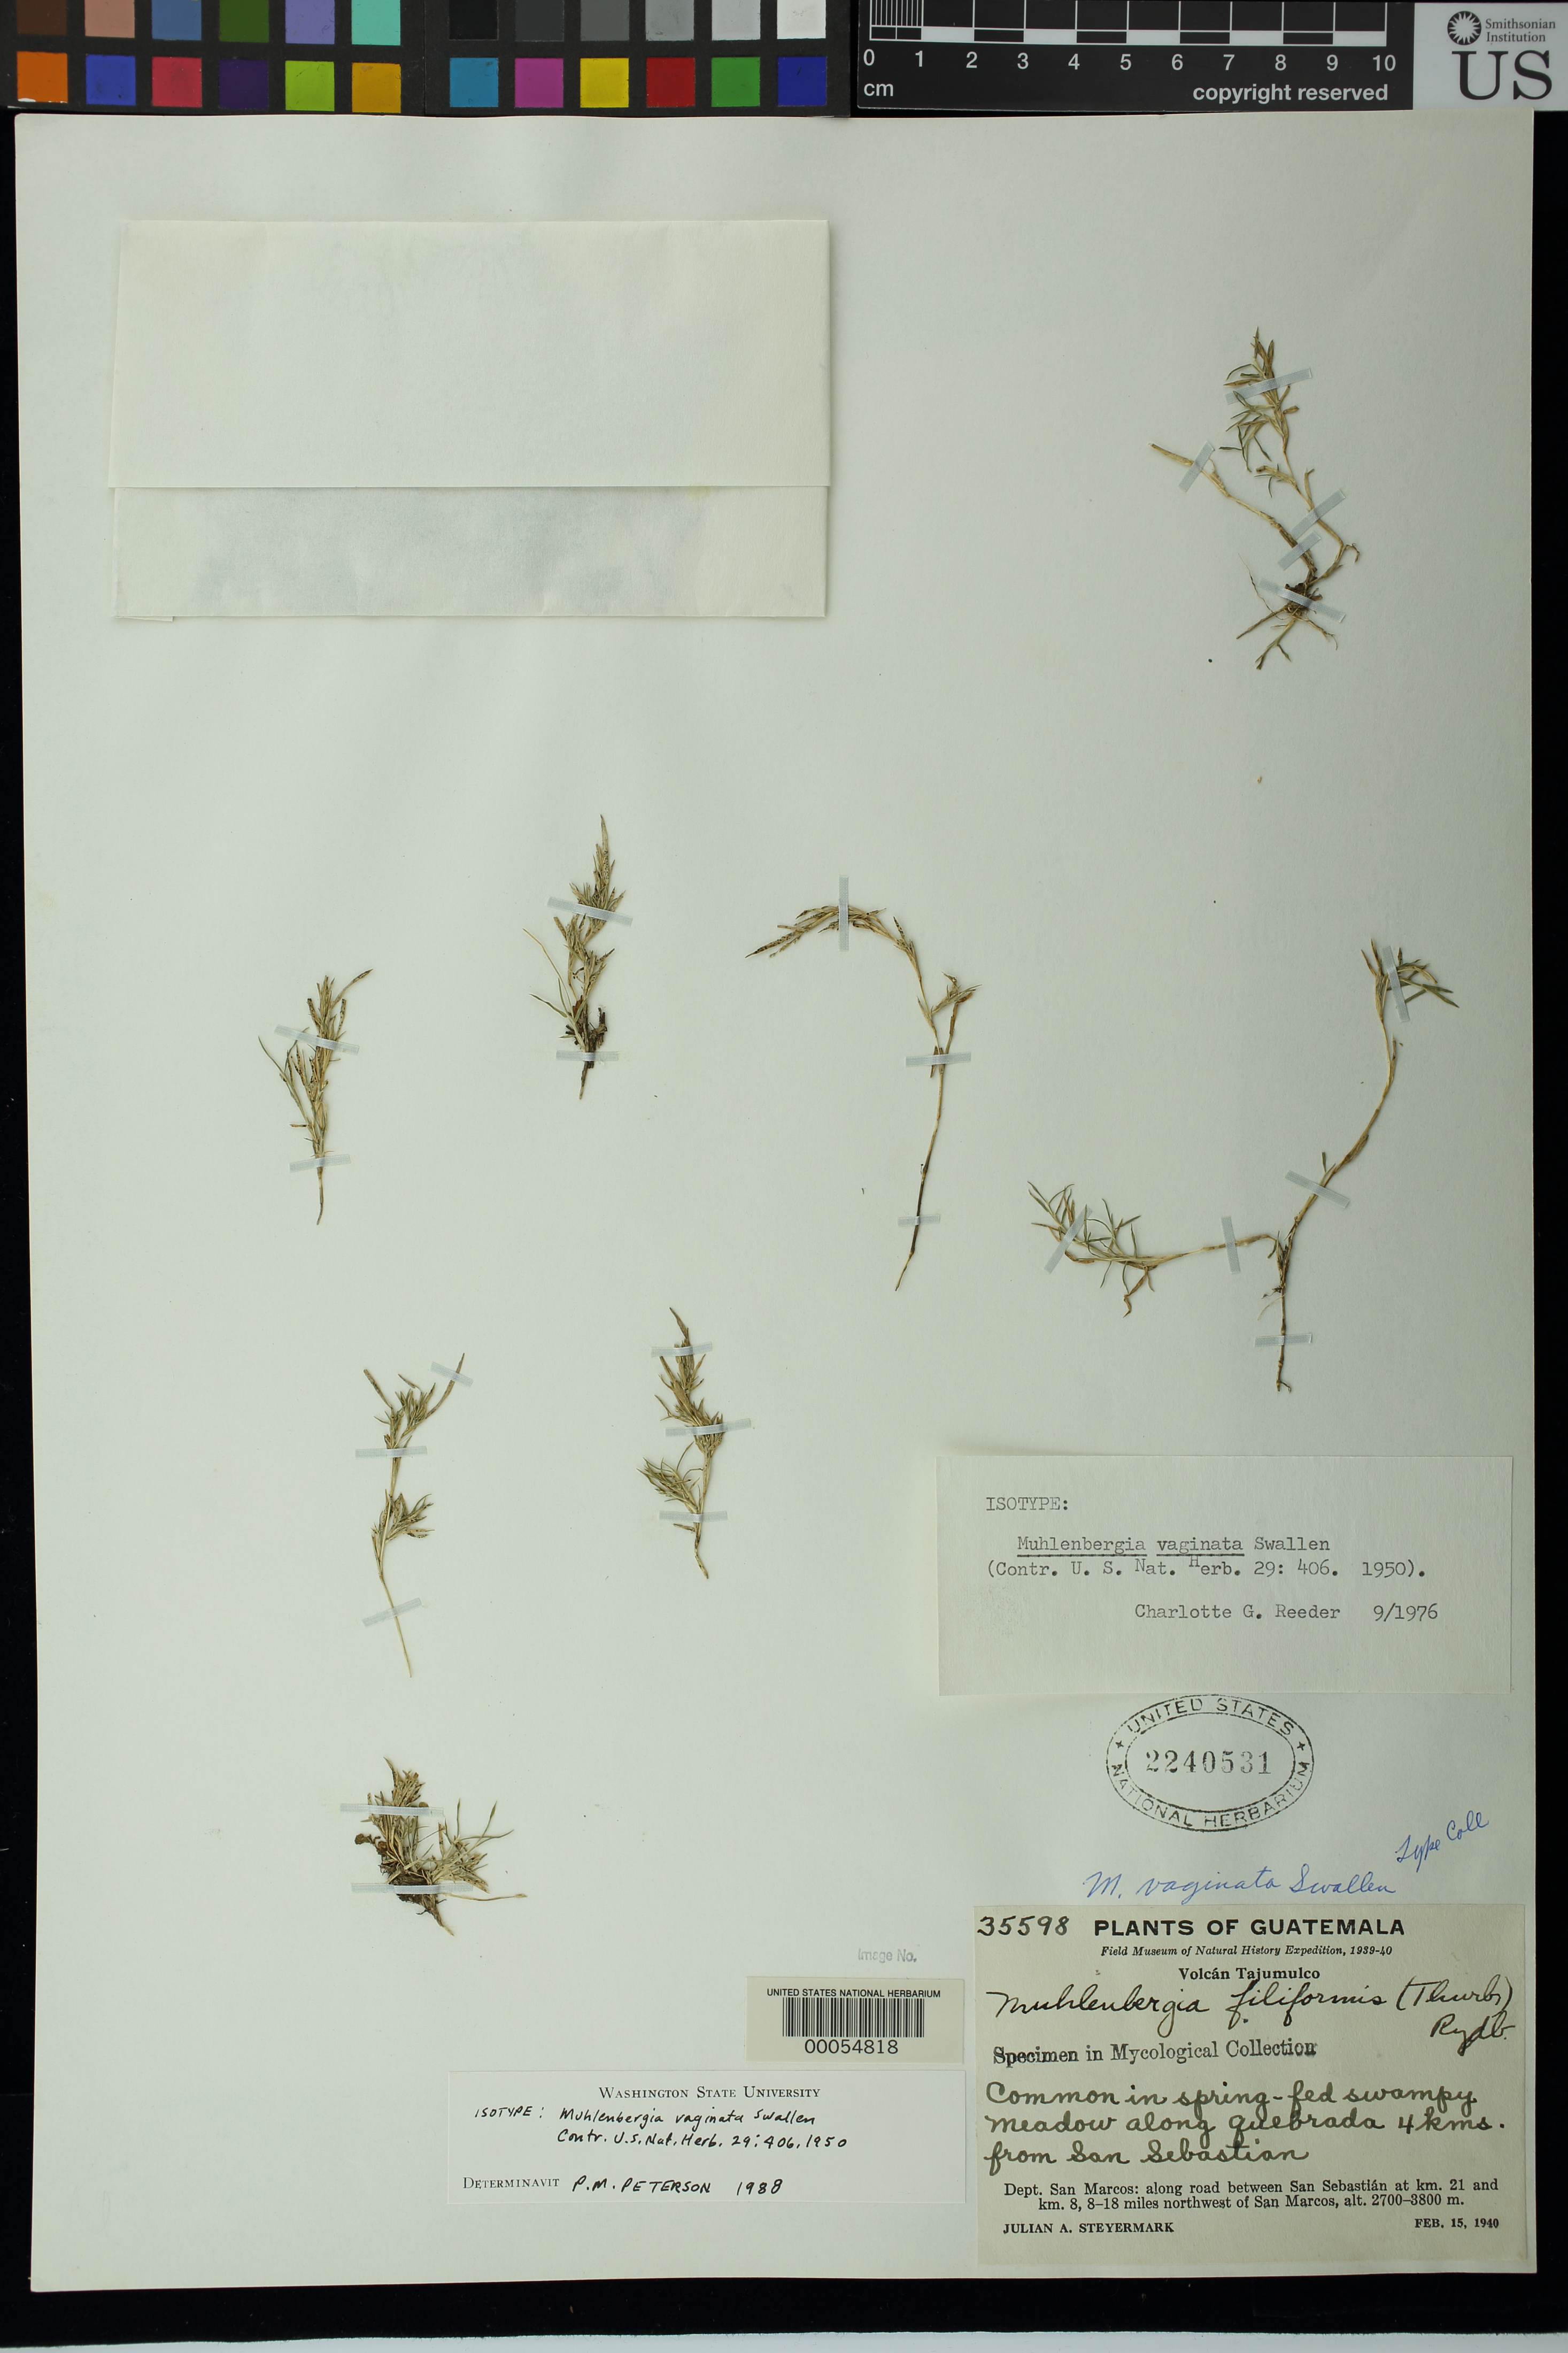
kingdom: Plantae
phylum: Tracheophyta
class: Liliopsida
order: Poales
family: Poaceae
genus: Muhlenbergia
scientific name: Muhlenbergia vaginata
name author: Swallen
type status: Isotype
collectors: J. Steyermark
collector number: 35598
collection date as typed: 15 Feb 1940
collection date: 1940-02-15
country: Guatemala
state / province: San Marcos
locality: Dept. San Marcos: along road between San Sebastián at km. 21 and km. 8, 8-18 miles northwest of San Marcos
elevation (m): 2700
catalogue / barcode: US 2240531